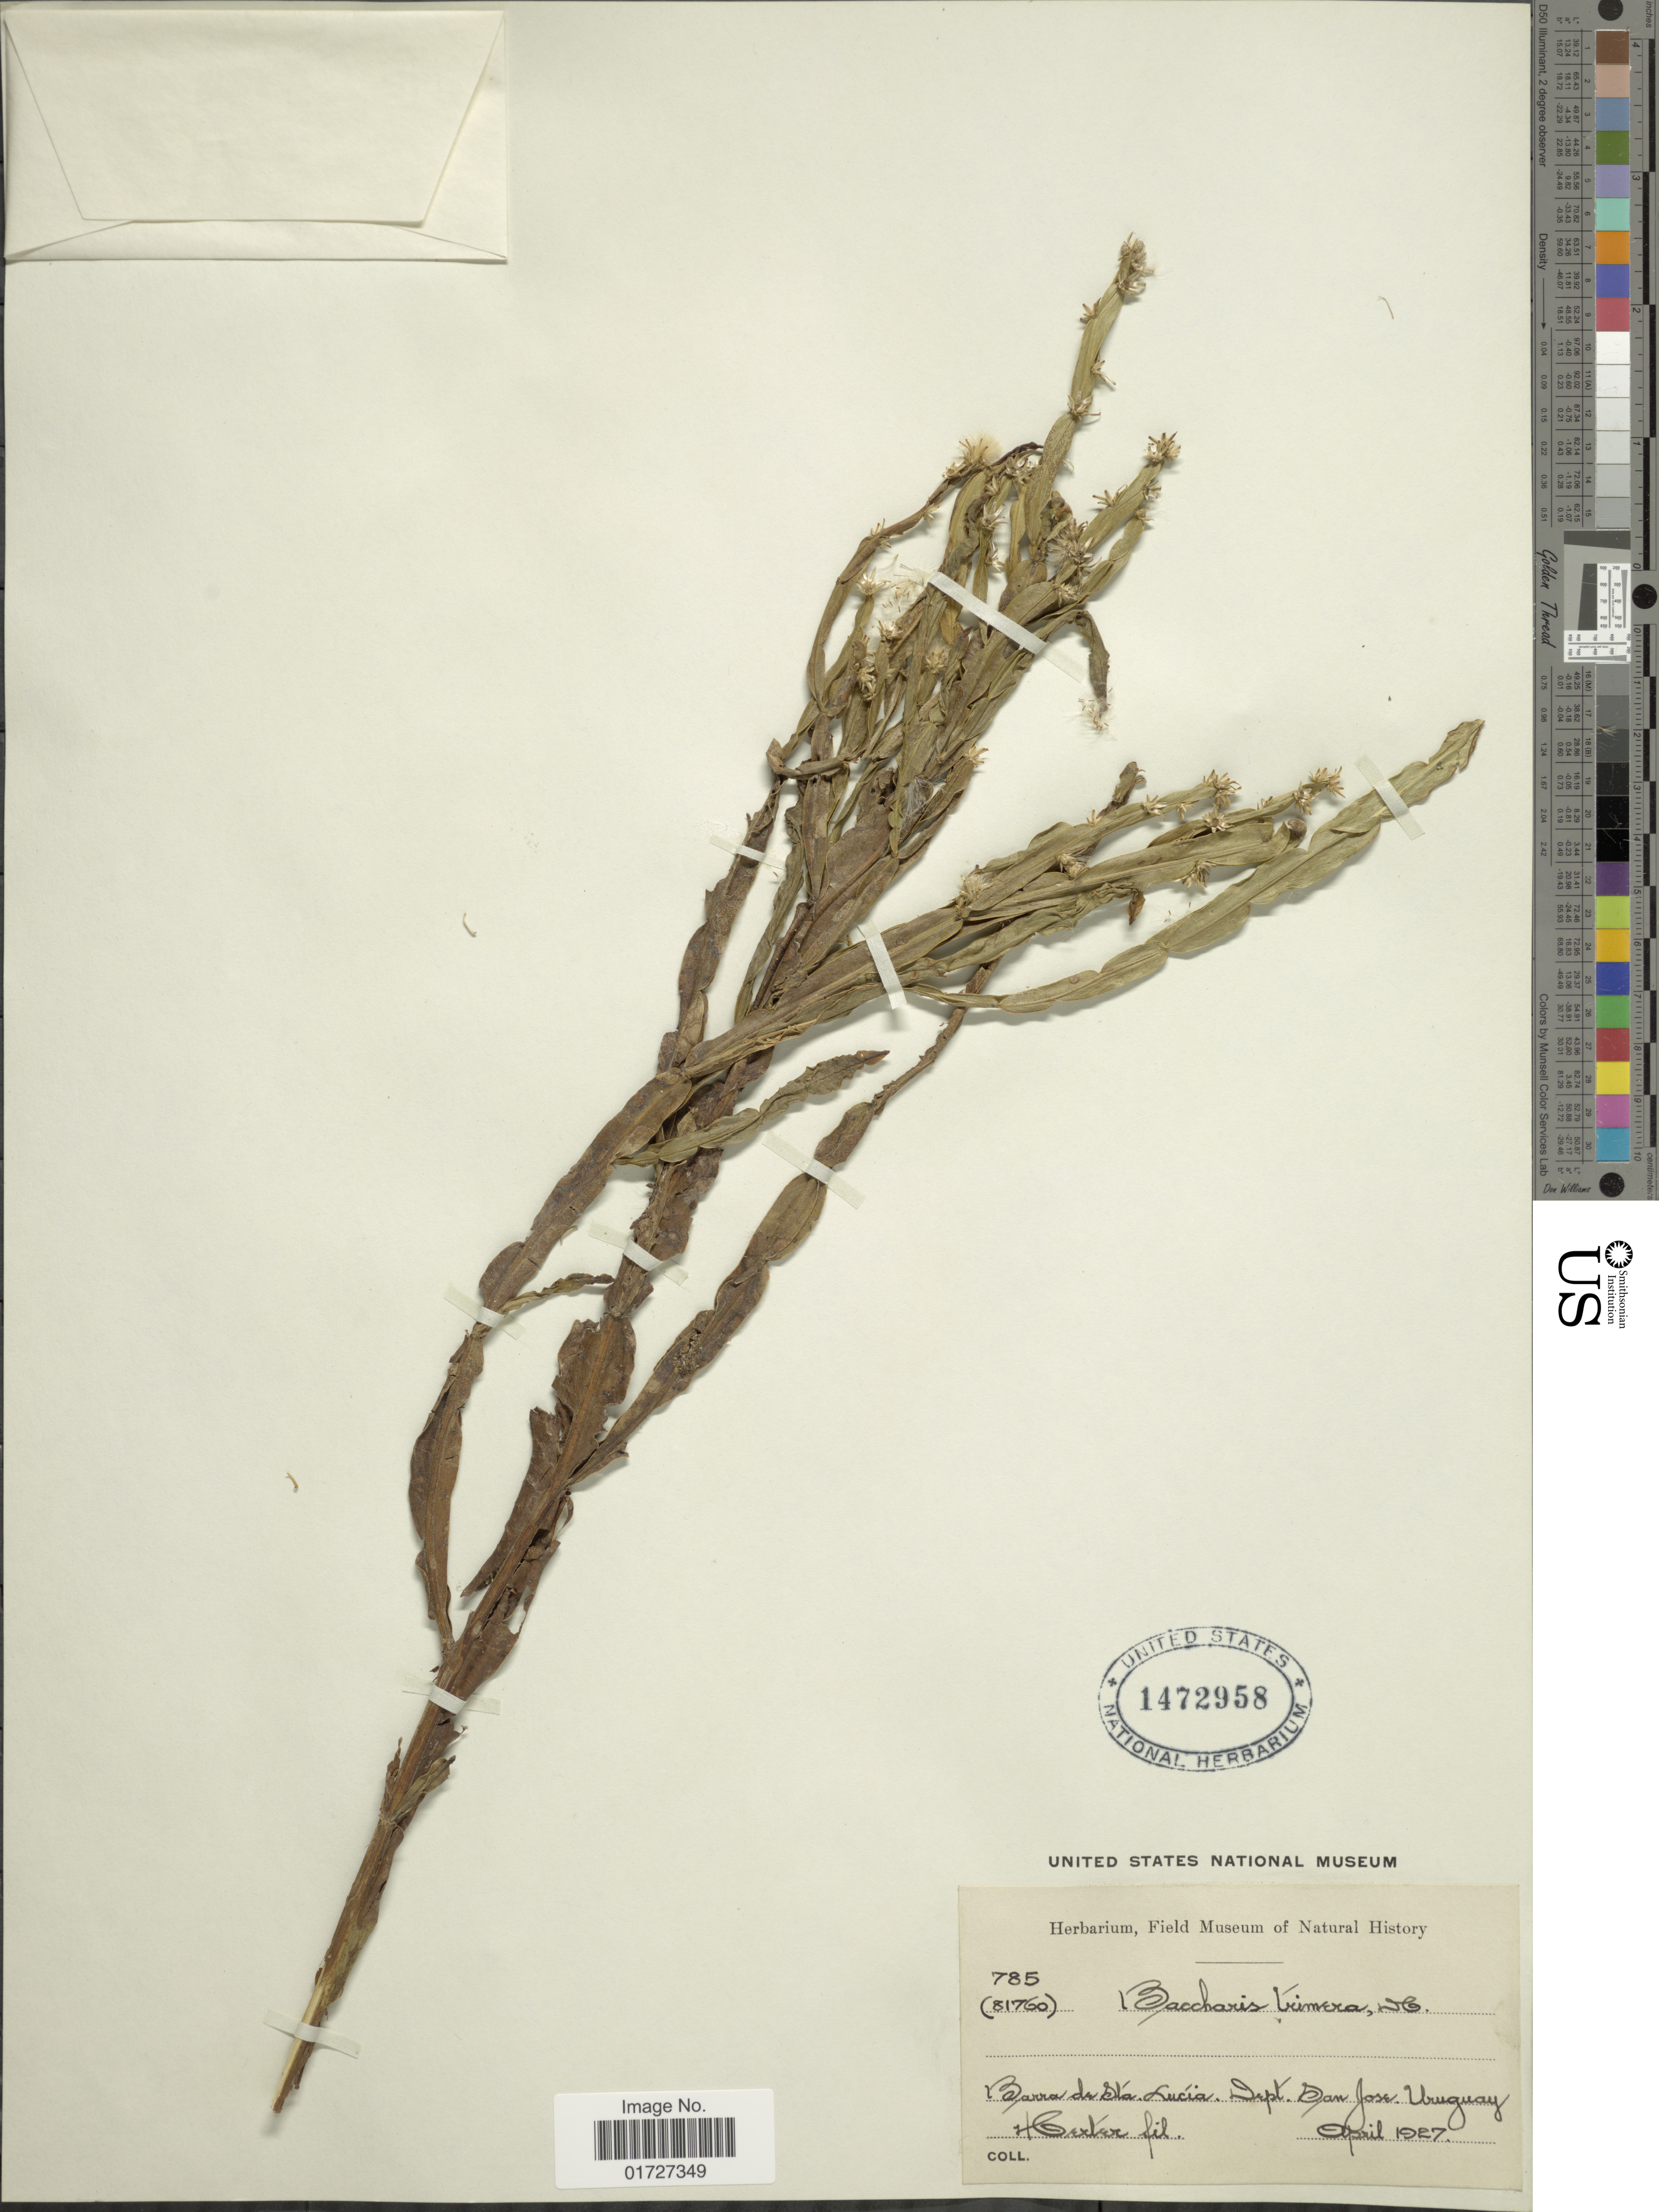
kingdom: Plantae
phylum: Tracheophyta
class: Magnoliopsida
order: Asterales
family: Asteraceae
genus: Baccharis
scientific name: Baccharis genistelloides var. trimera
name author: (Less.) Baker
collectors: G. Herter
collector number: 785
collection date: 1927-04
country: Uruguay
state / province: San Jose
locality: Barra de Sta. Lucia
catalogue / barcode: US 1472958